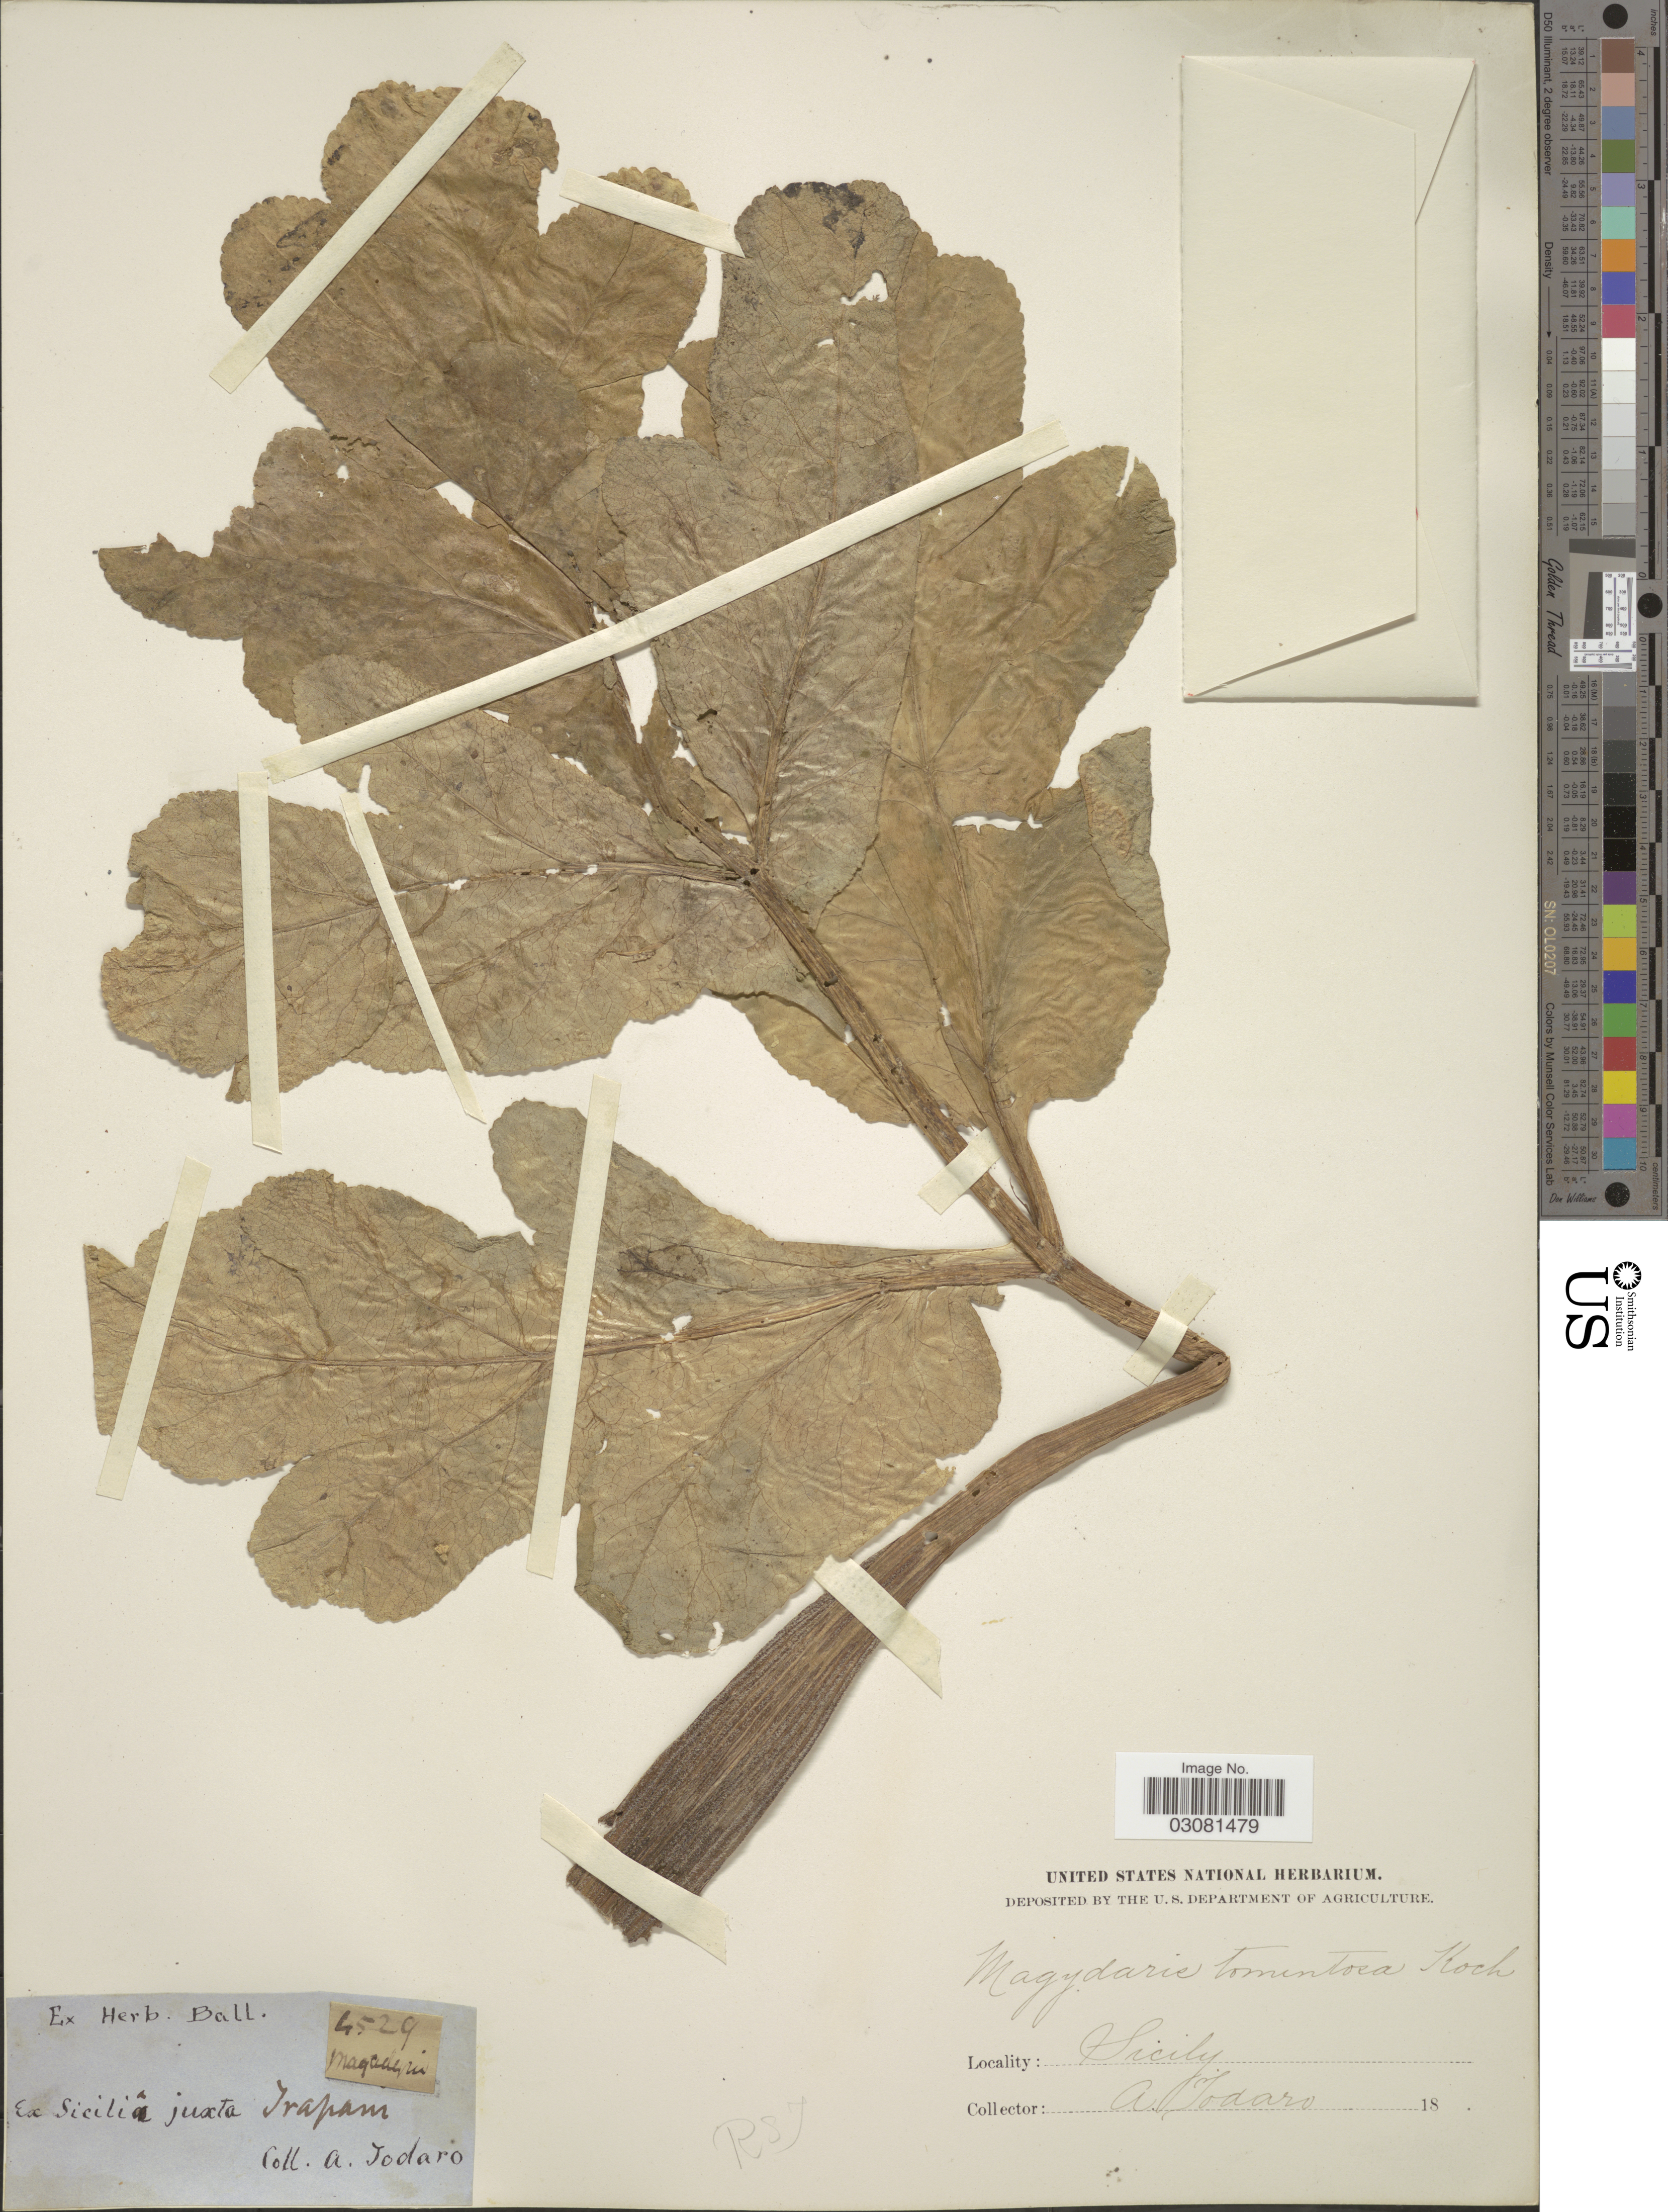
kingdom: Plantae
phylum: Tracheophyta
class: Magnoliopsida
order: Apiales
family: Apiaceae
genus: Magydaris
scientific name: Magydaris tomentosa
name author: (Desf.) W.D.J. Koch ex DC.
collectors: A. Todaro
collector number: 4529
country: Italy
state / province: Siciliana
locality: Ex Sicilia juxta Irapam.